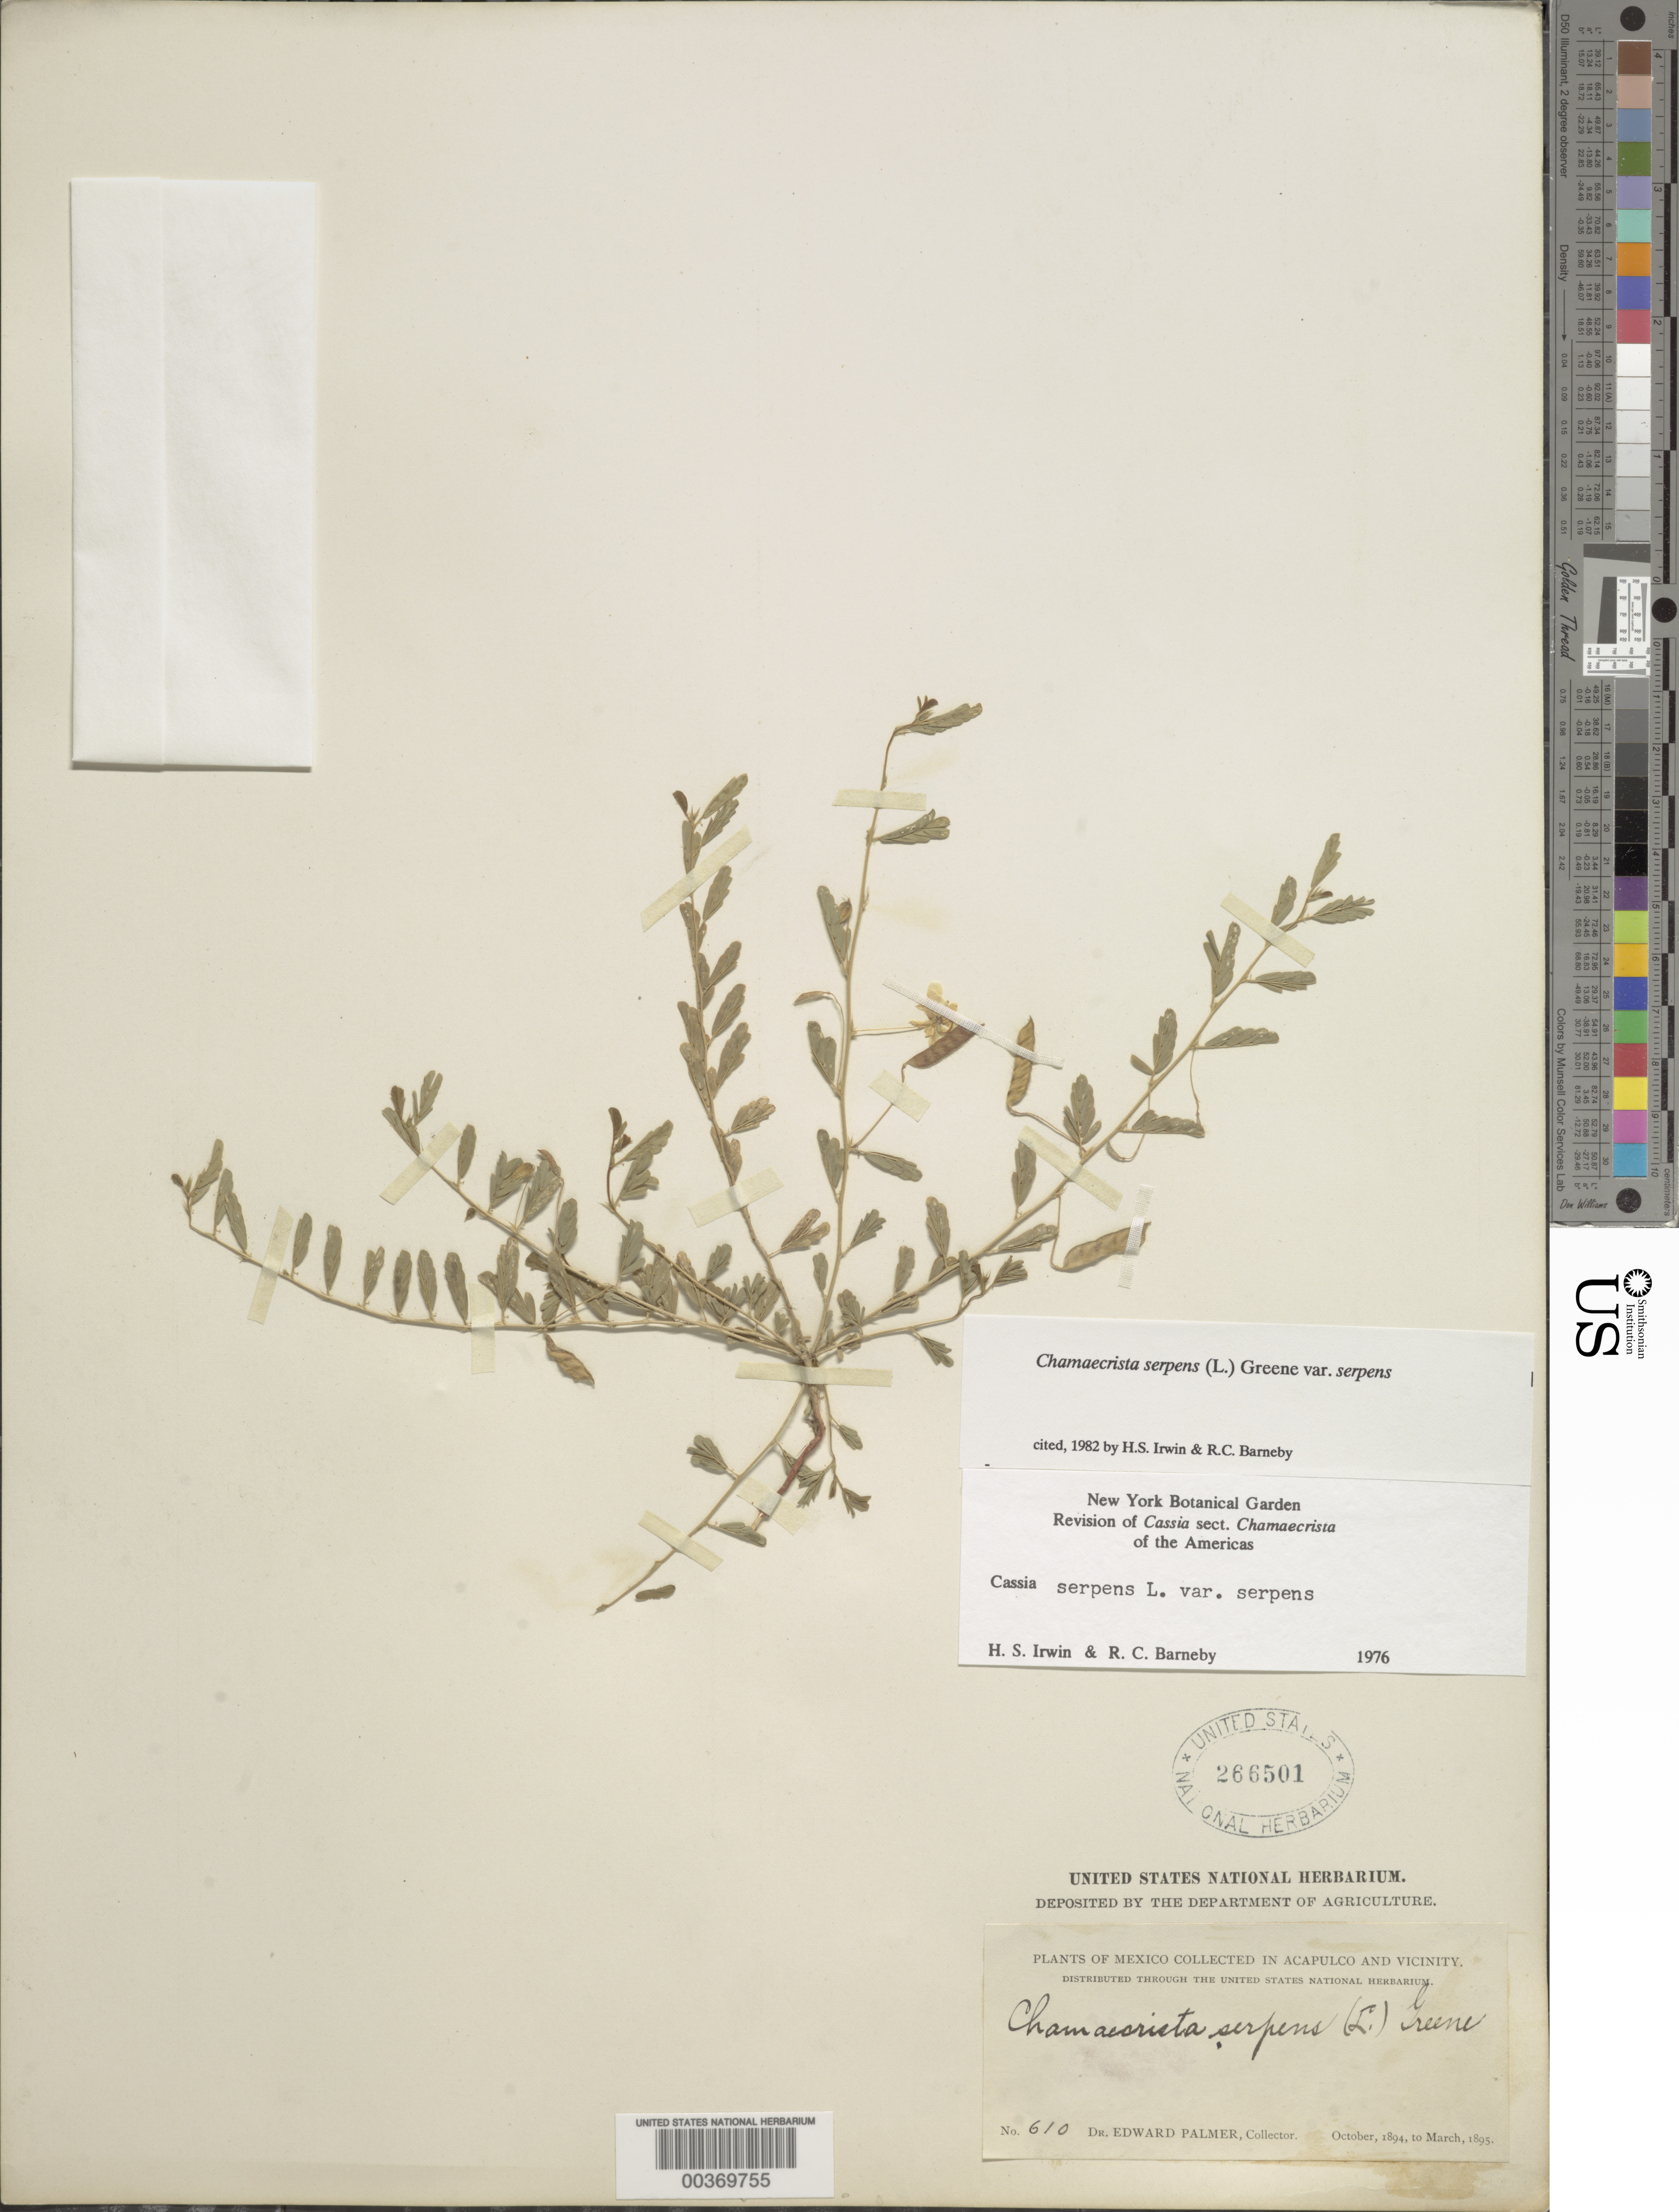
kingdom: Plantae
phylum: Tracheophyta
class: Magnoliopsida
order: Fabales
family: Fabaceae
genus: Chamaecrista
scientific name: Chamaecrista serpens var. serpens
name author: (L.) Greene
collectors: E. Palmer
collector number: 610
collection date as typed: Oct 1894 to -- Mar 1895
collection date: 1894-10/1895-03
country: Mexico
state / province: Guerrero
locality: Acapulco and vicinity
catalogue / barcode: US 266501